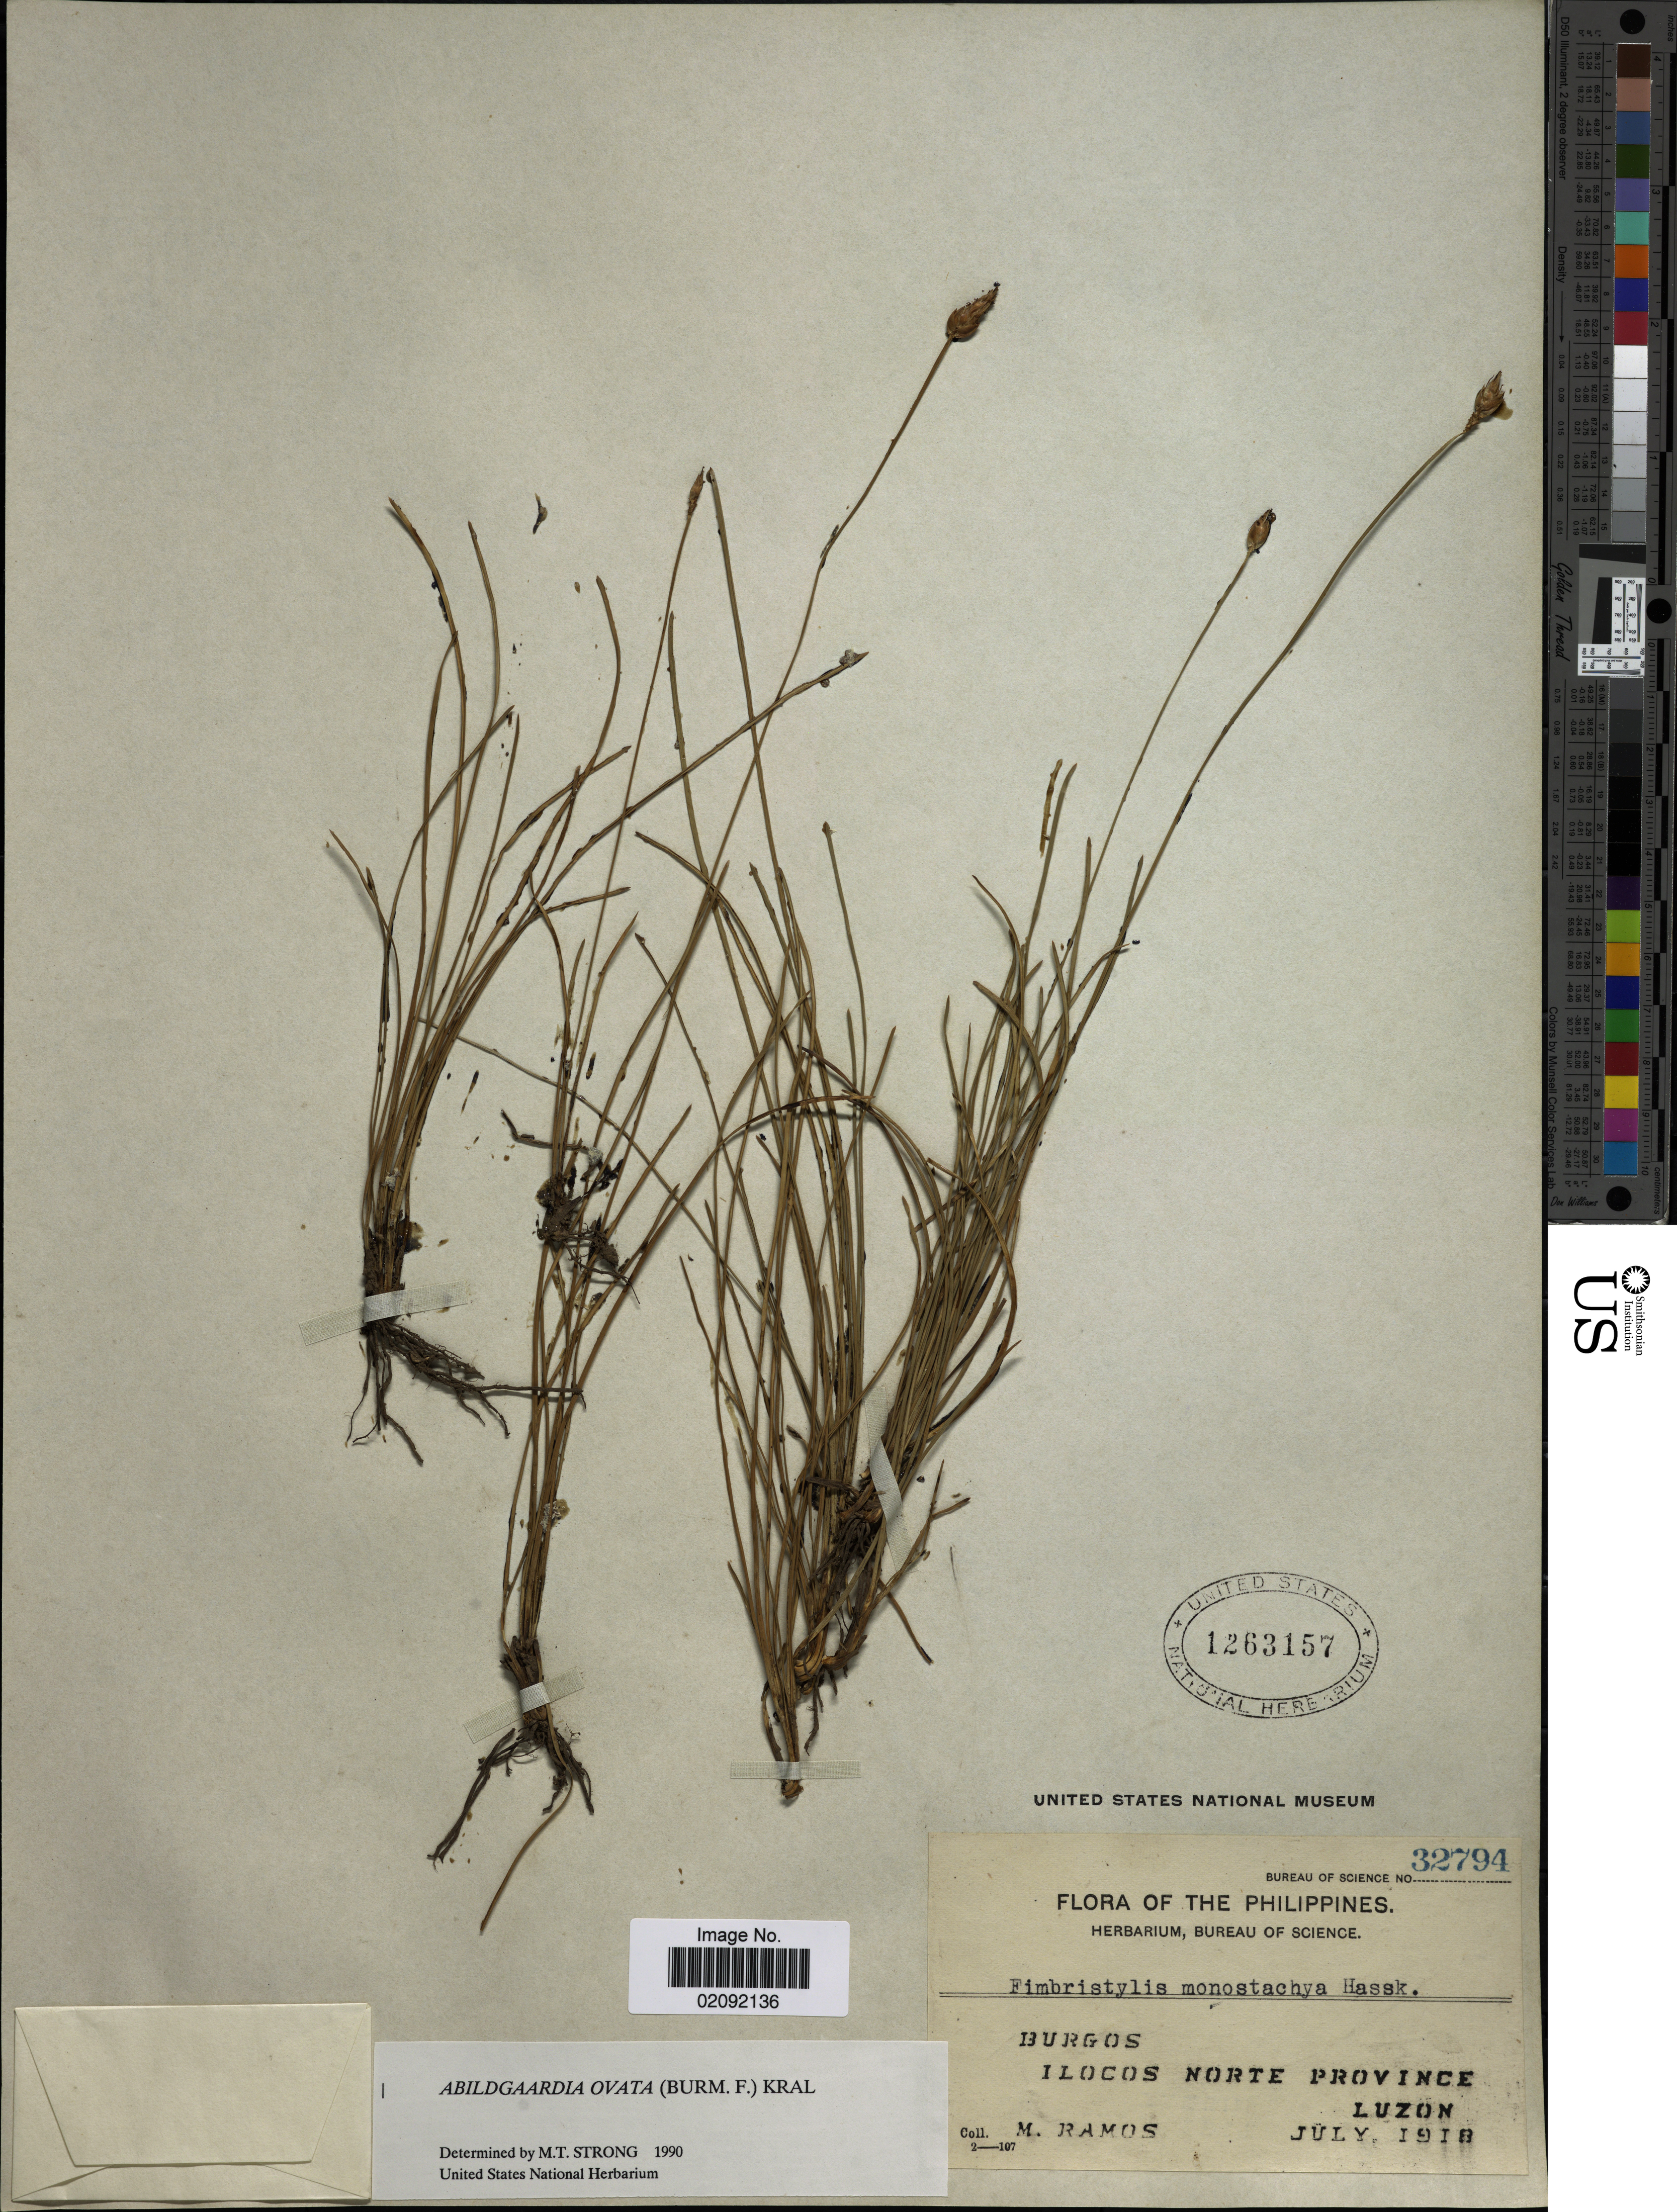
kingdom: Plantae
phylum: Tracheophyta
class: Liliopsida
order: Poales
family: Cyperaceae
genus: Abildgaardia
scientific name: Abildgaardia ovata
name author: (Burm. f.) Kral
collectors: M. Ramos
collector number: Bureau of Science 32794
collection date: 1918-07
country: Philippines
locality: Burgos, Ilocos Norte Province, Luzon.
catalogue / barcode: US 1263157